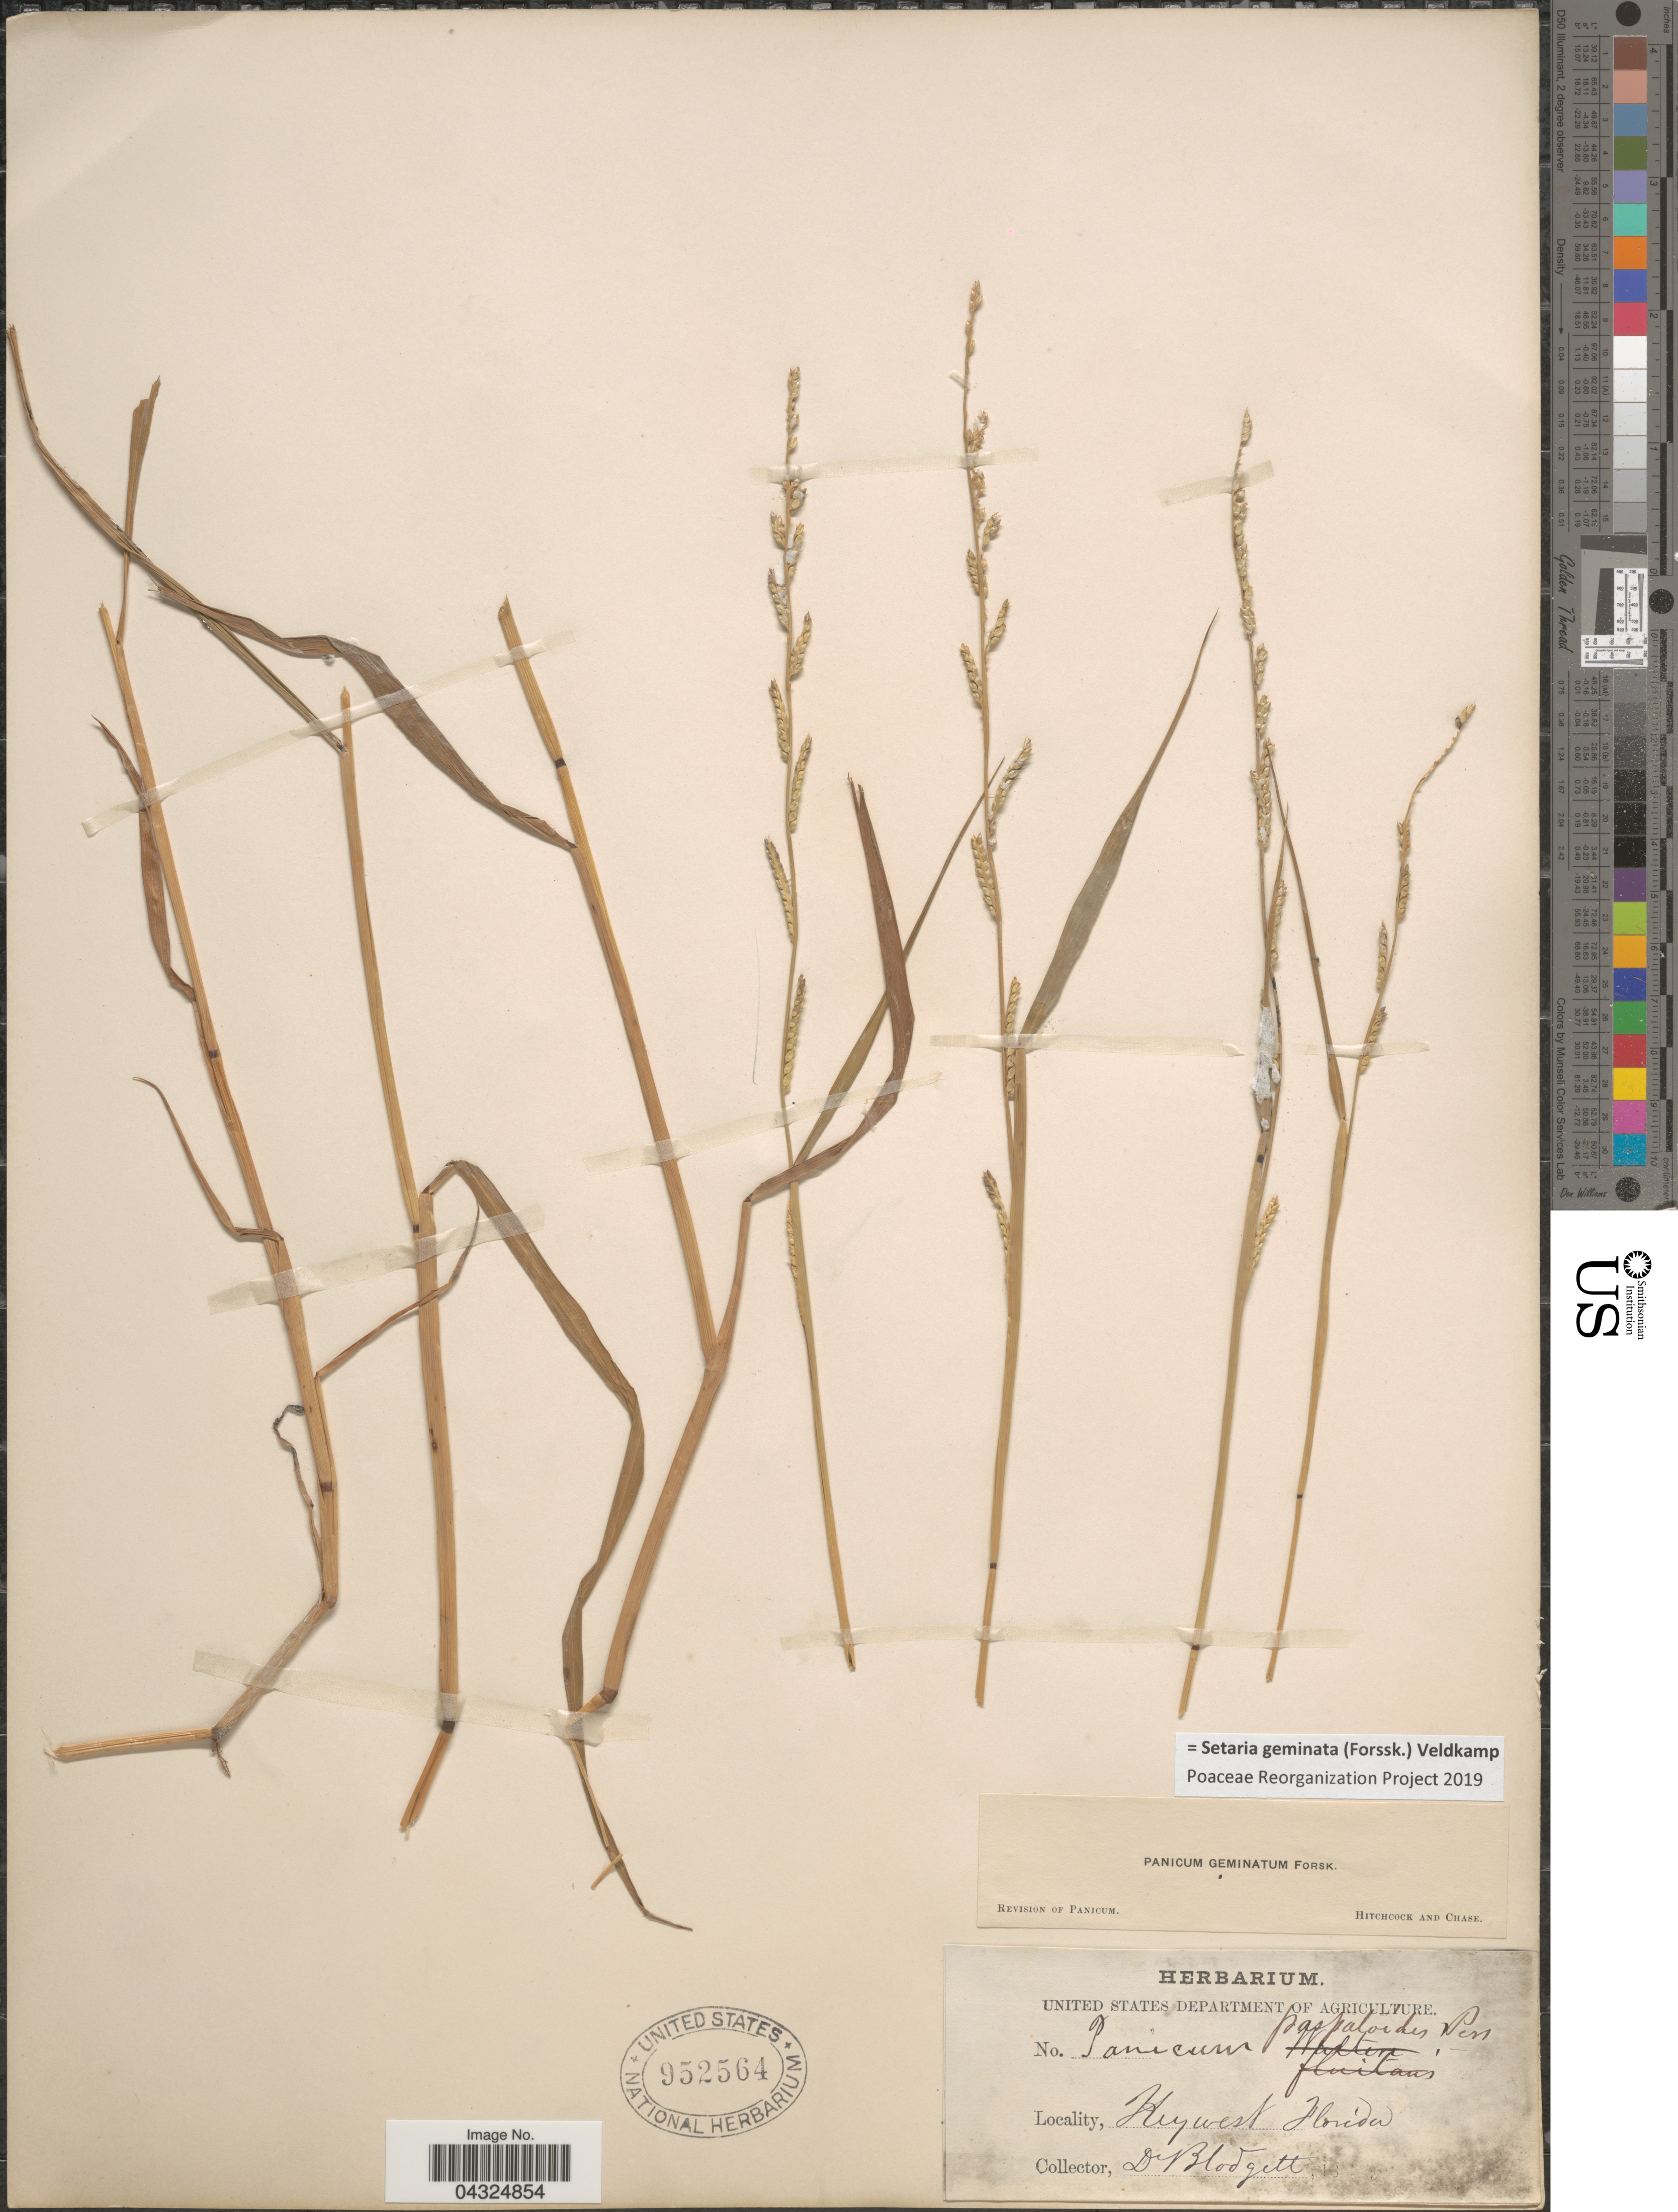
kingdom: Plantae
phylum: Tracheophyta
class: Liliopsida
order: Poales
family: Poaceae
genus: Setaria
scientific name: Setaria geminata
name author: (Forssk.) Veldkamp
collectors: -. Blodgett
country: United States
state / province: Florida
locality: Key West.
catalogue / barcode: US 952564